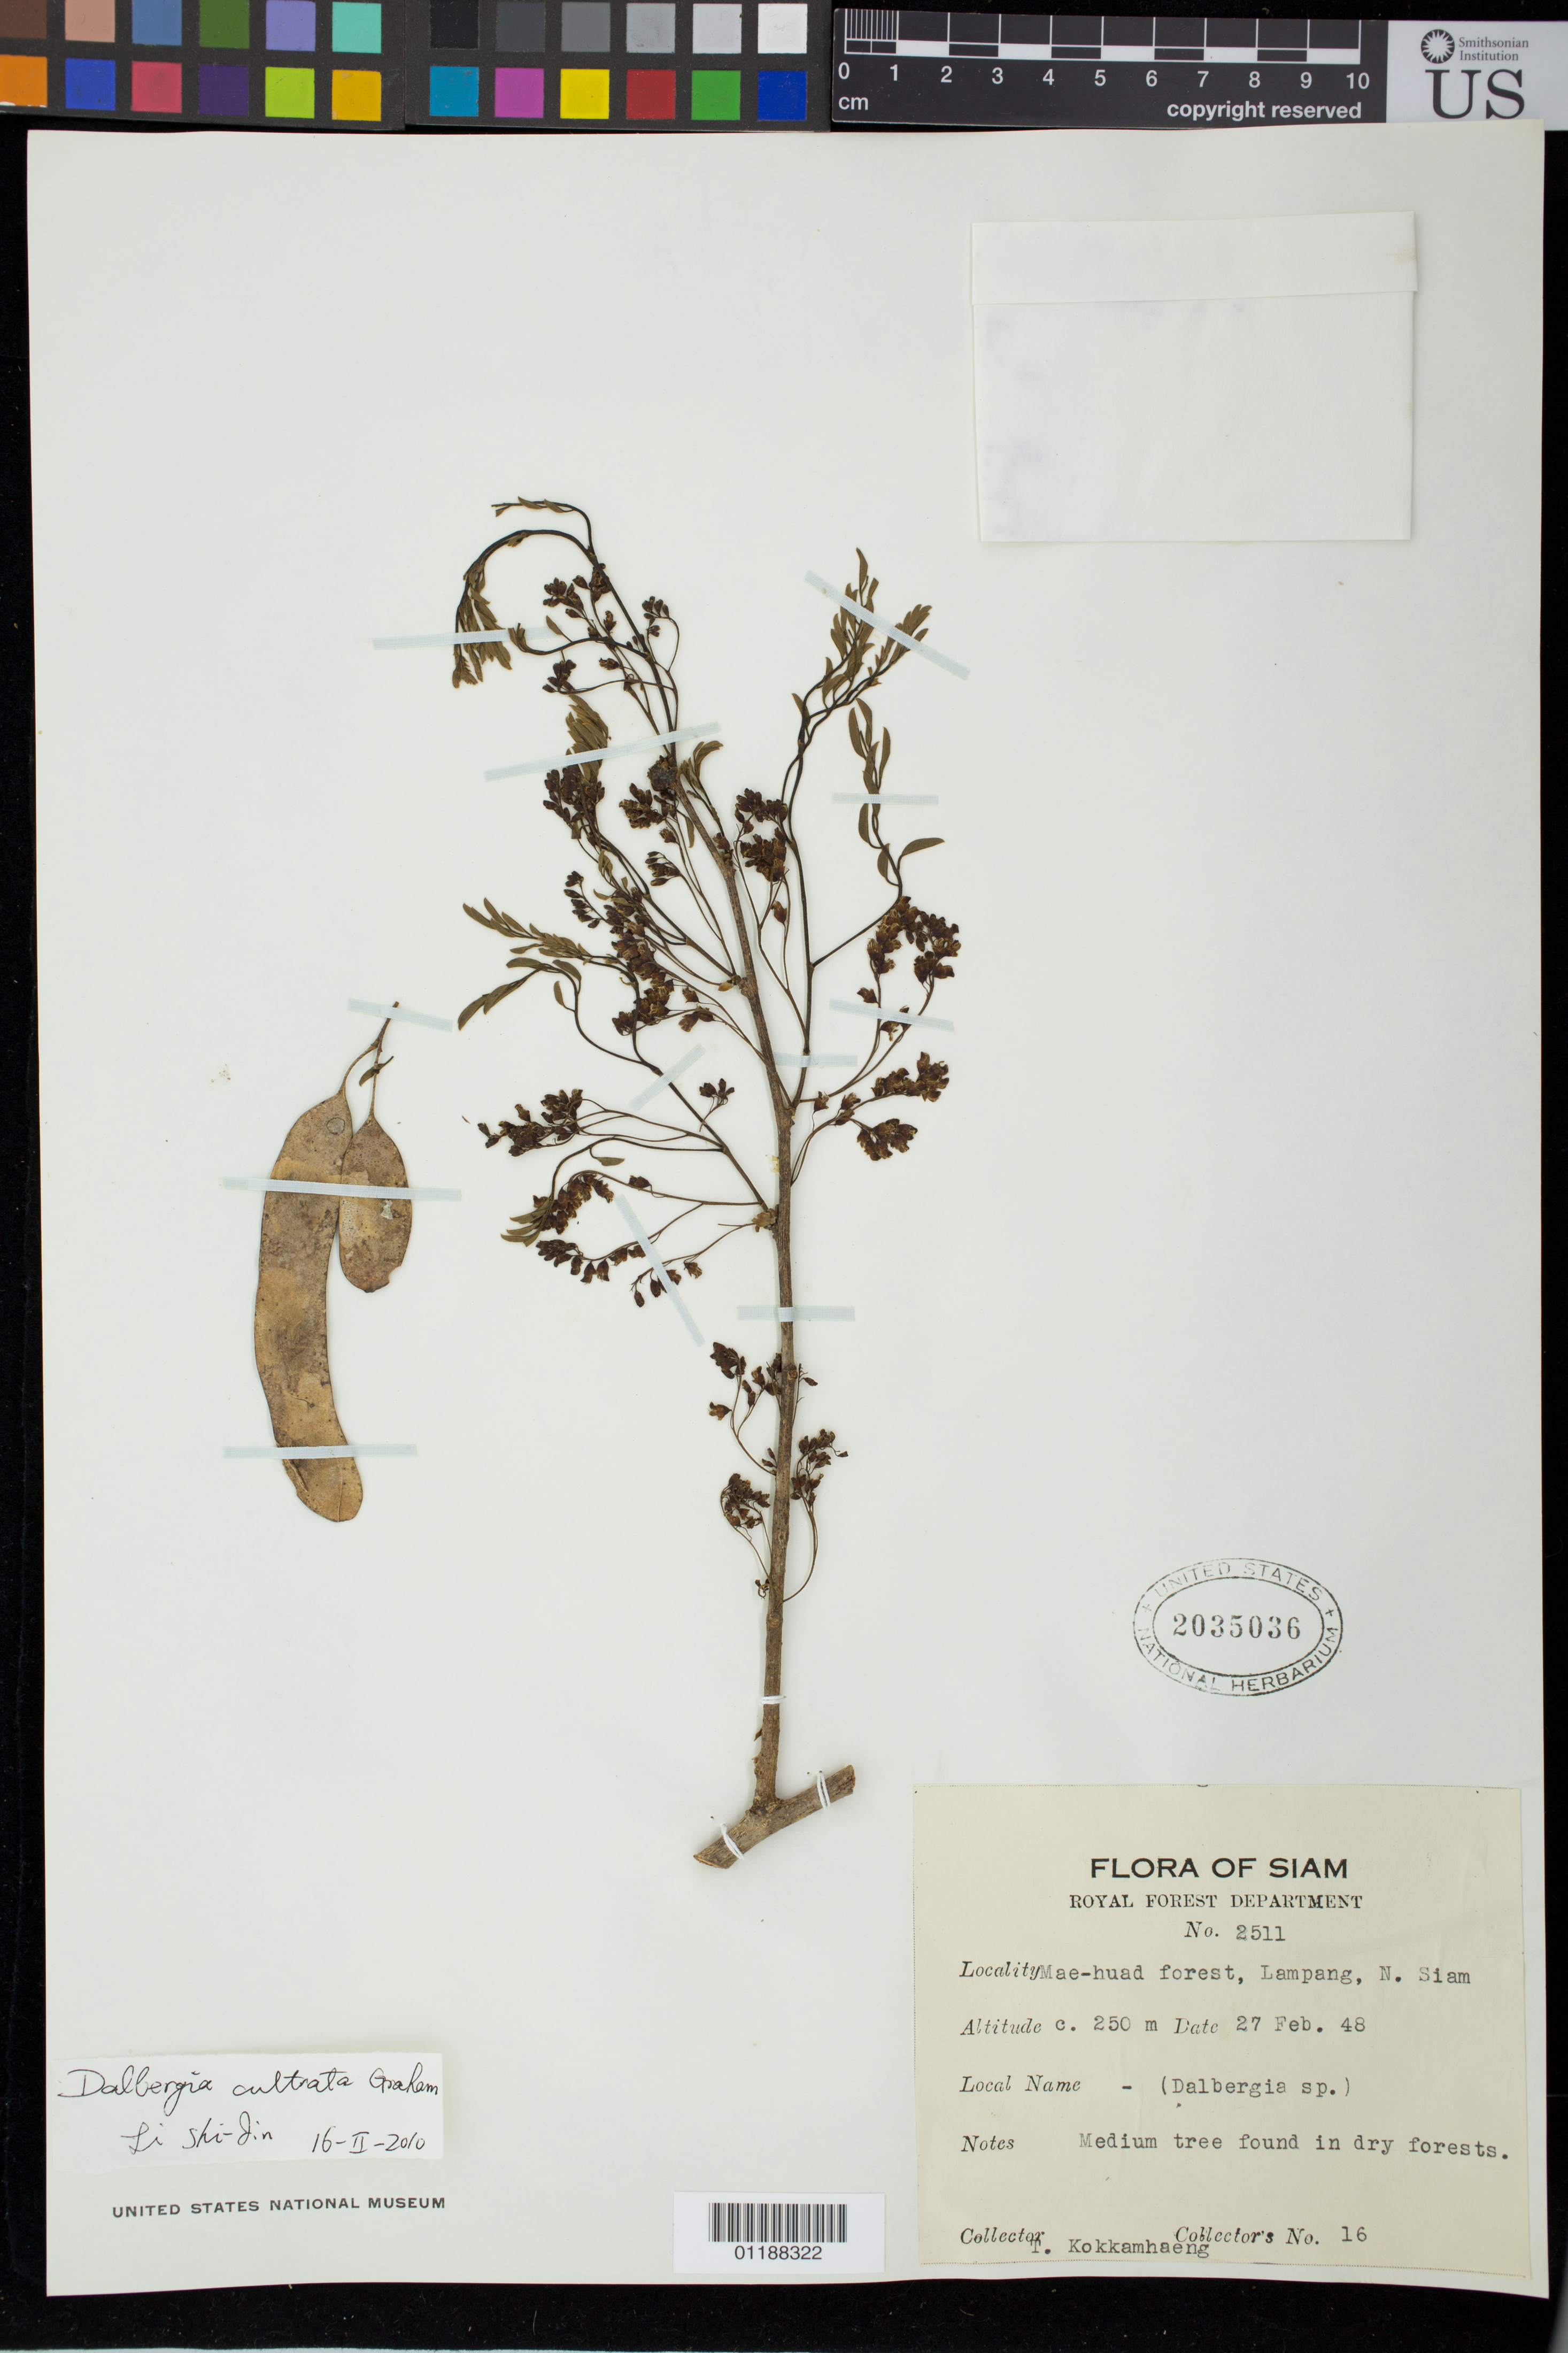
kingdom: Plantae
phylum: Tracheophyta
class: Magnoliopsida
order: Fabales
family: Fabaceae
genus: Dalbergia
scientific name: Dalbergia cultrata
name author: Graham ex Benth.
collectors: T. Kokkamhaeng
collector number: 16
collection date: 1948-02-27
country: Thailand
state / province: Lampang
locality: Mae-huad forest, N. Siam.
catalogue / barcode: US 2035036